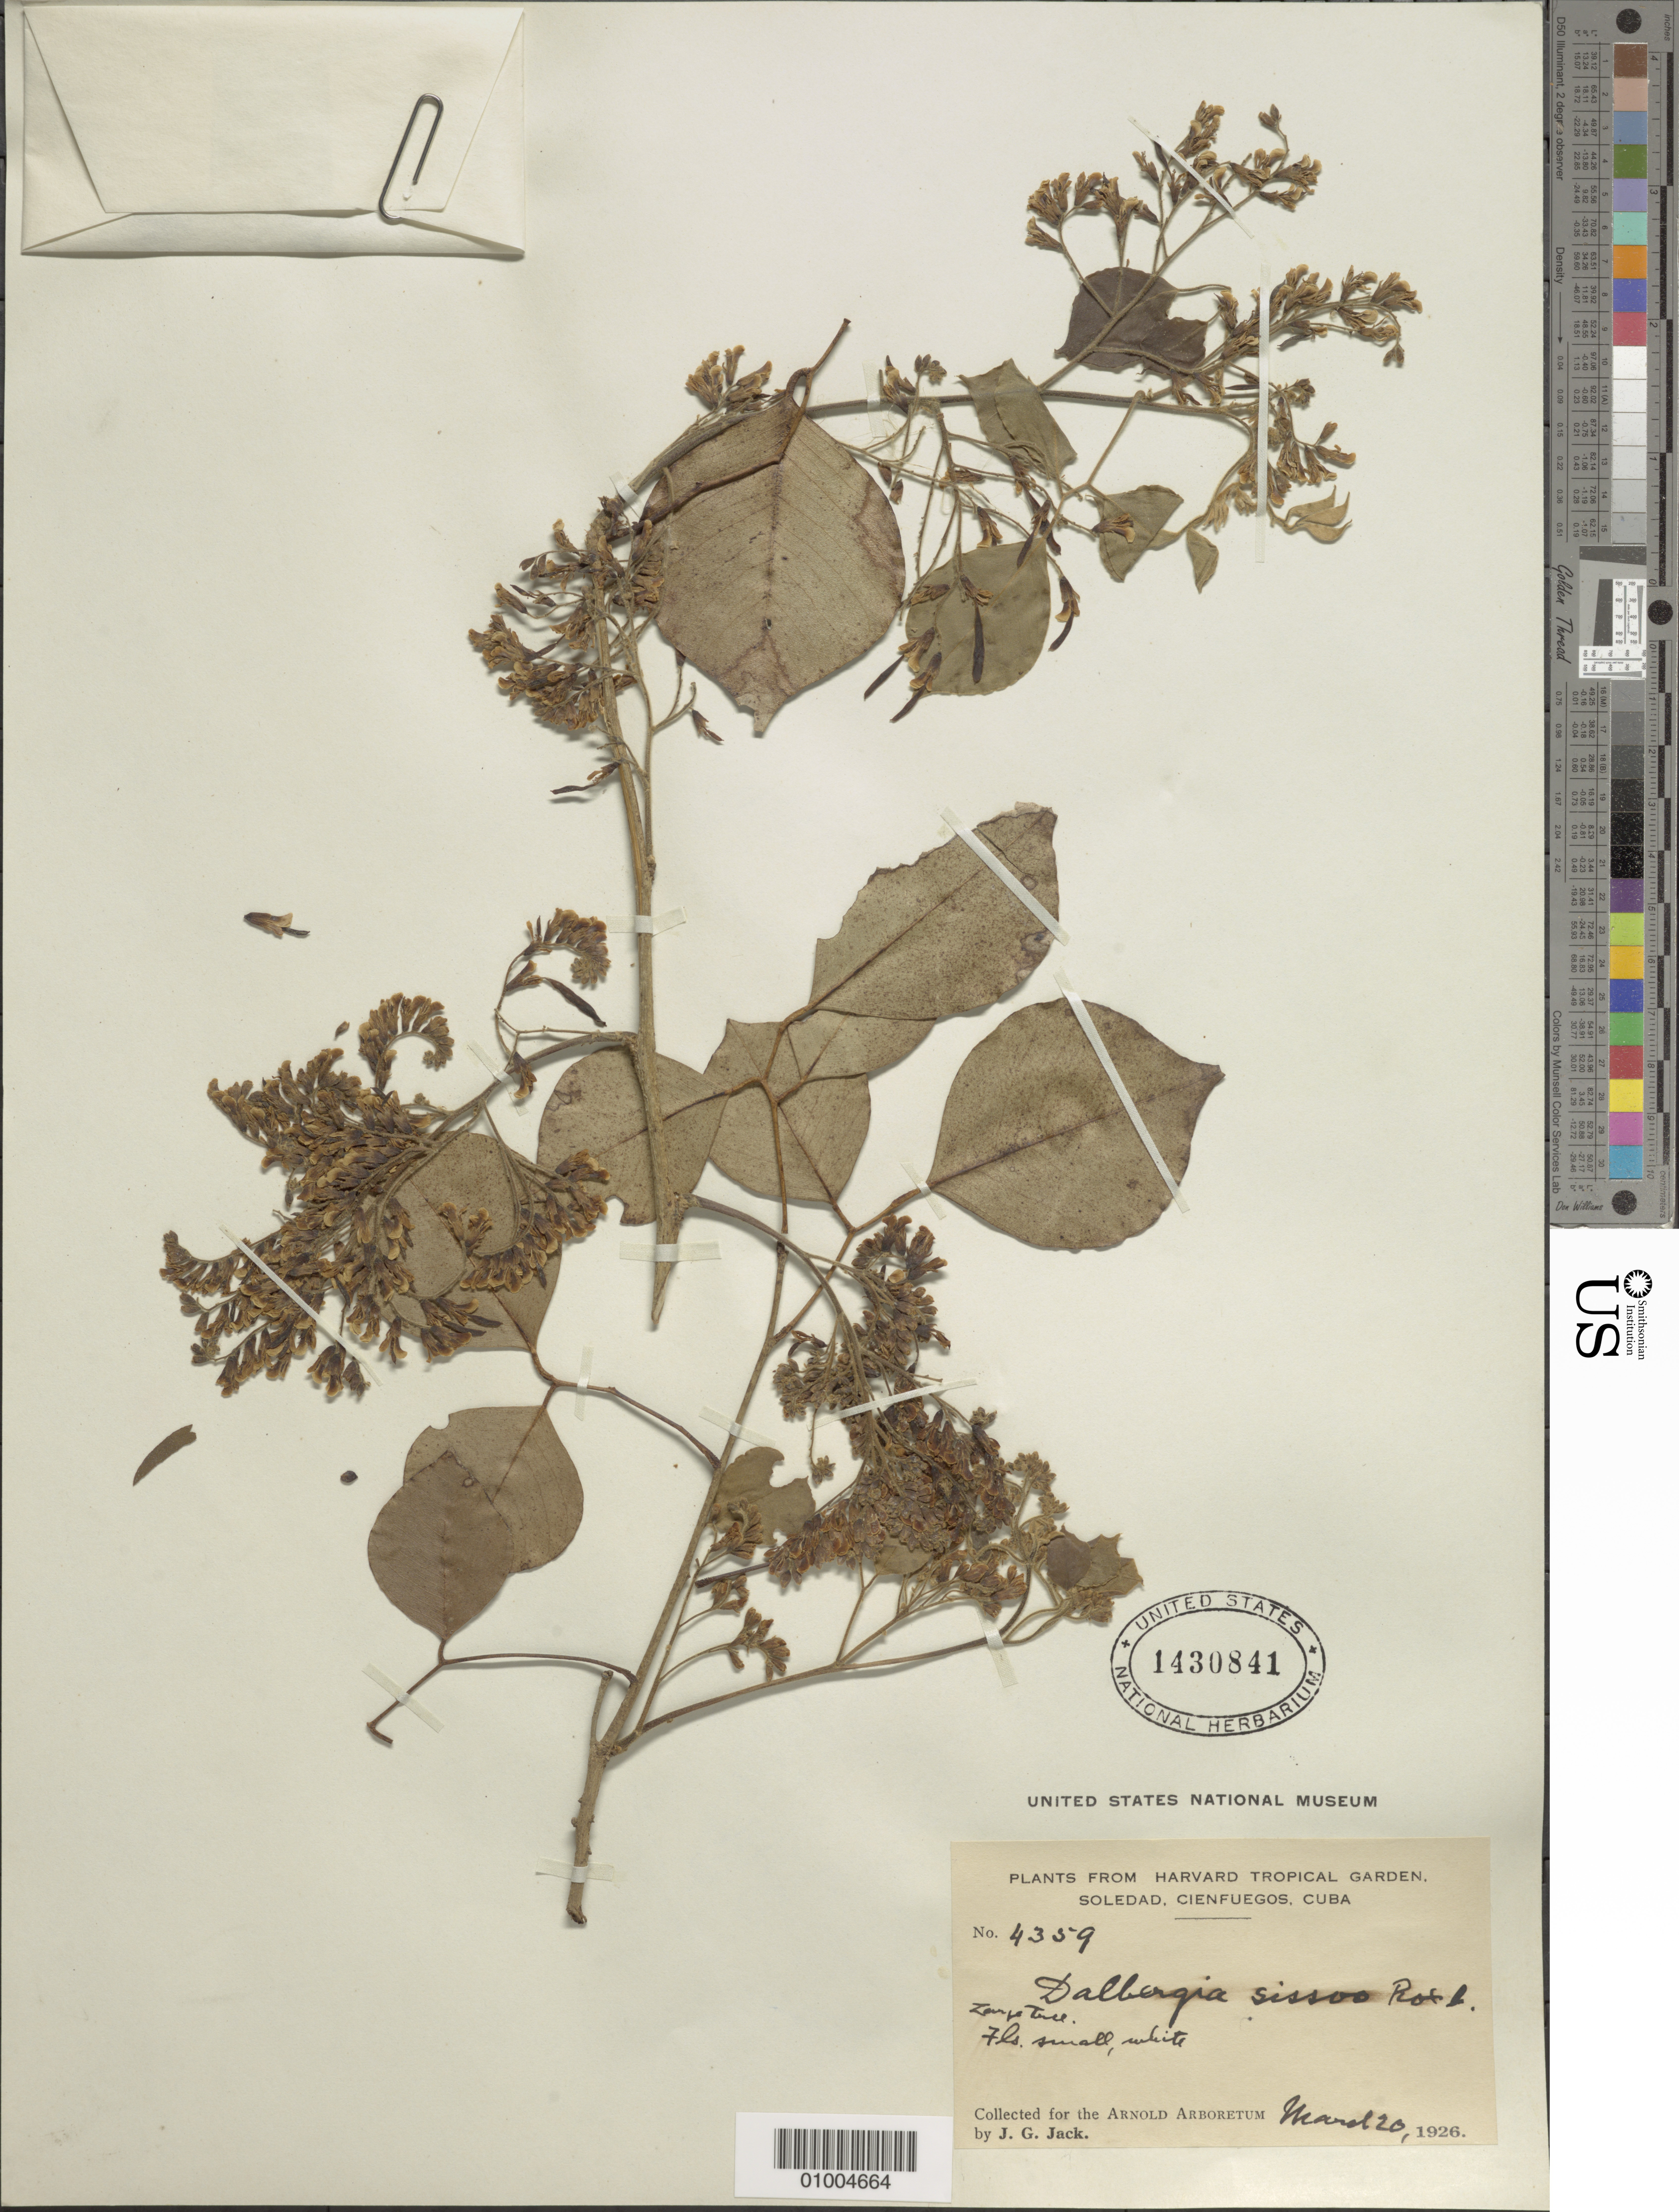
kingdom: Plantae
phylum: Tracheophyta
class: Magnoliopsida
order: Fabales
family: Fabaceae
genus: Dalbergia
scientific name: Dalbergia sissoo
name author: Roxb.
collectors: J. G. Jack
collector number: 4359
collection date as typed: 20 Mar 1926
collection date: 1926-03-20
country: Cuba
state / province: Cienfuegos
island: Cuba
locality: Soledad, Cienfuego, Cuba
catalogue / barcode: US 1430841